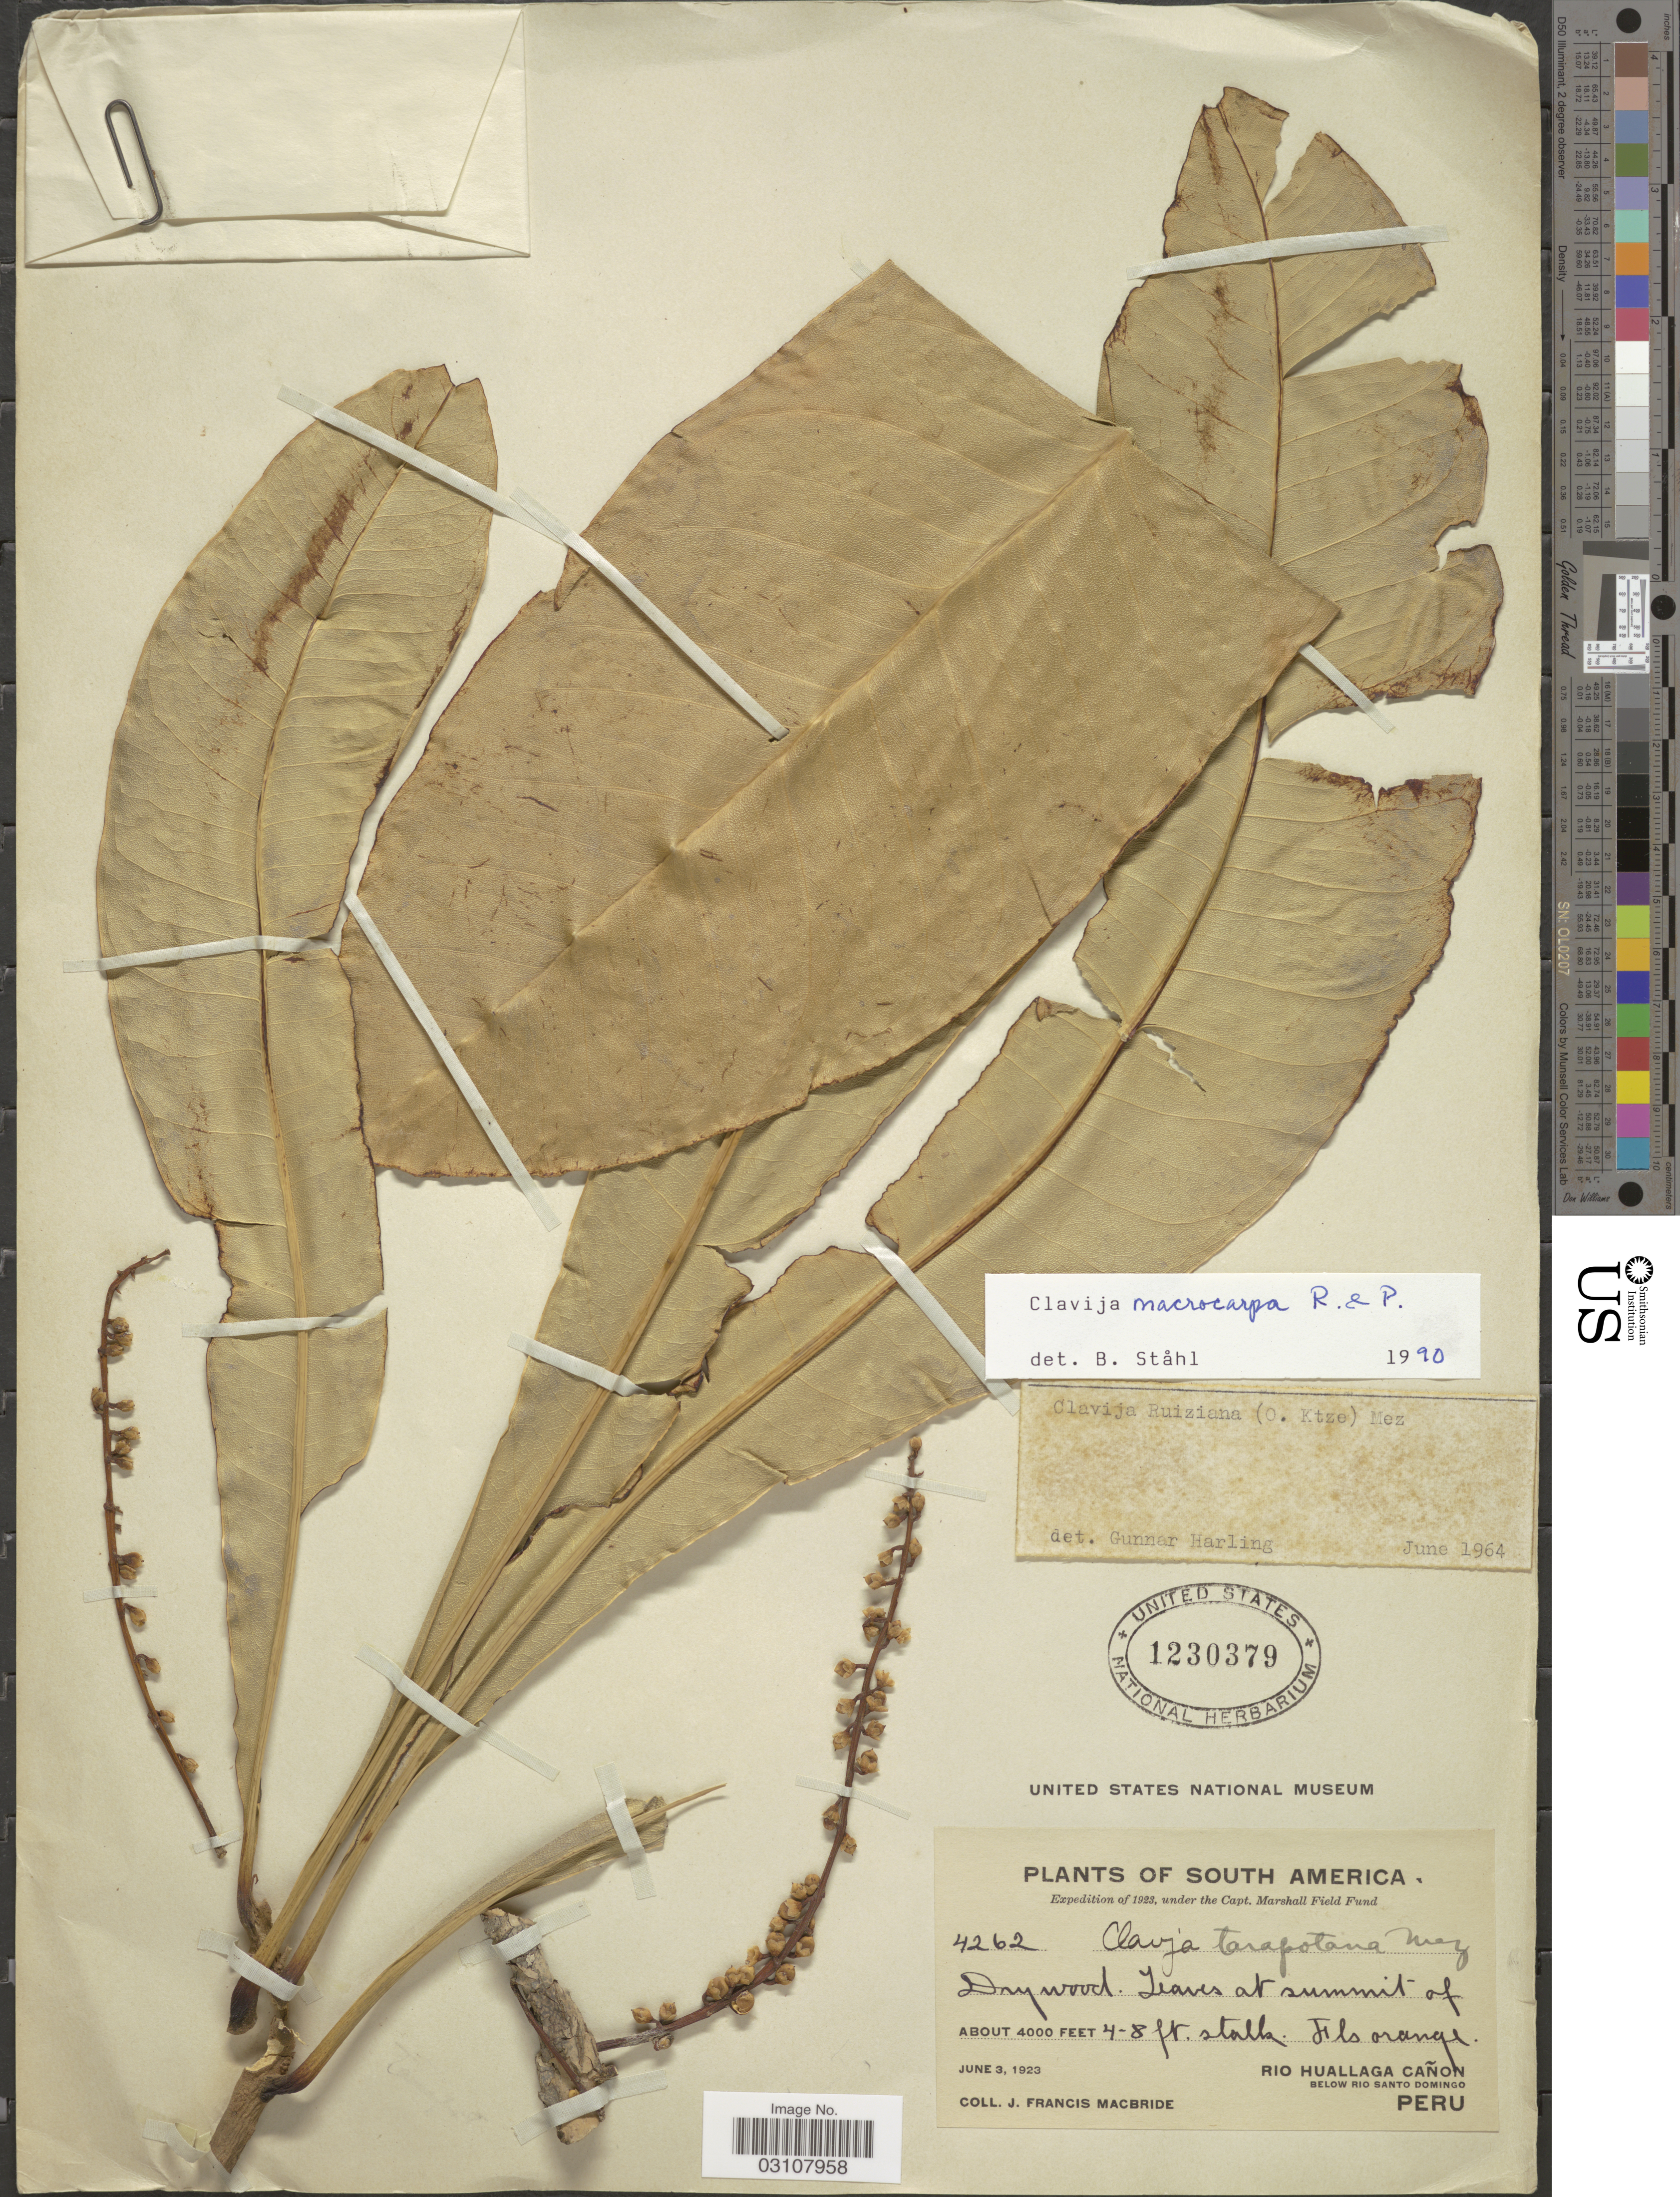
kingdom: Plantae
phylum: Tracheophyta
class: Magnoliopsida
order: Ericales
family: Primulaceae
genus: Clavija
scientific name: Clavija macrocarpa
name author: Ruiz & Pav.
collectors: J. F. Macbride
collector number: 4262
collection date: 1923-06-03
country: Peru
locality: Rio Huallaga Cañon below Rio Santo Domingo.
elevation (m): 1219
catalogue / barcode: US 1230379